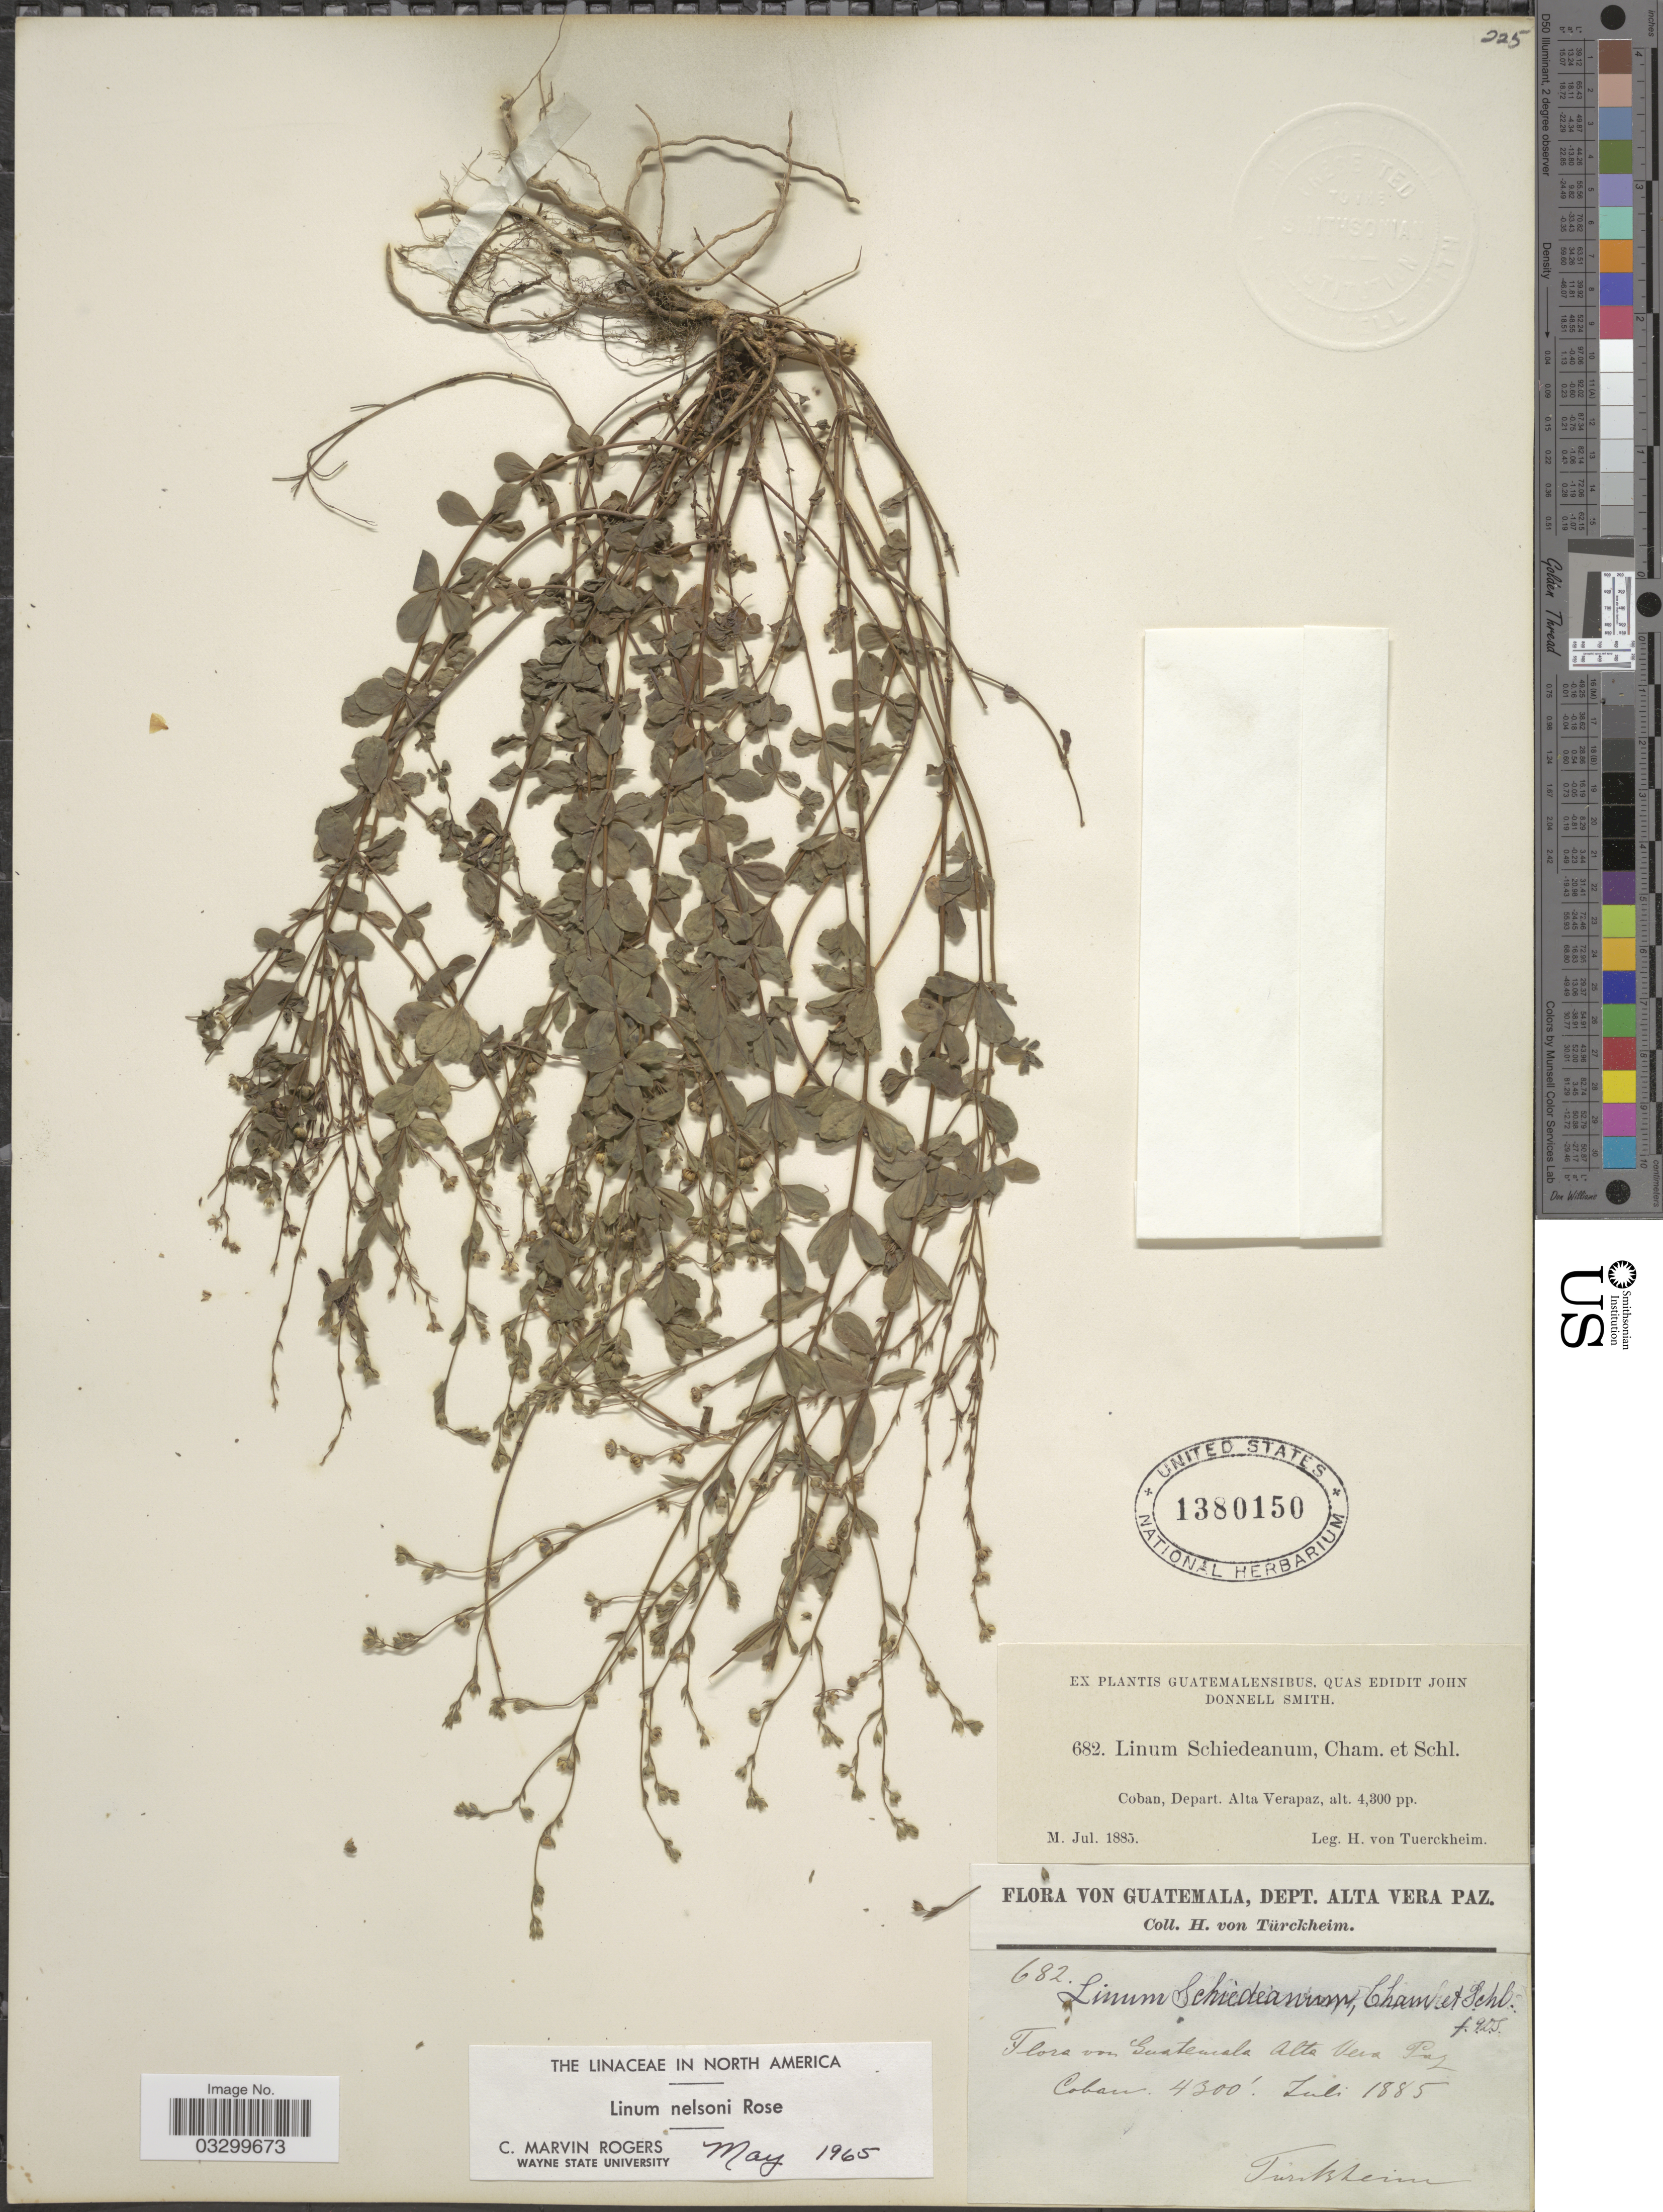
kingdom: Plantae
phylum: Tracheophyta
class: Magnoliopsida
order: Malpighiales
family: Linaceae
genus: Linum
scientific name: Linum nelsonii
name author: Rose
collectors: H. von Türckheim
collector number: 682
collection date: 1885-07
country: Guatemala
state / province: Alta Verapaz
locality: Coban, Depart. Alta Verapaz.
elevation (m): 1311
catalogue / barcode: US 1380150